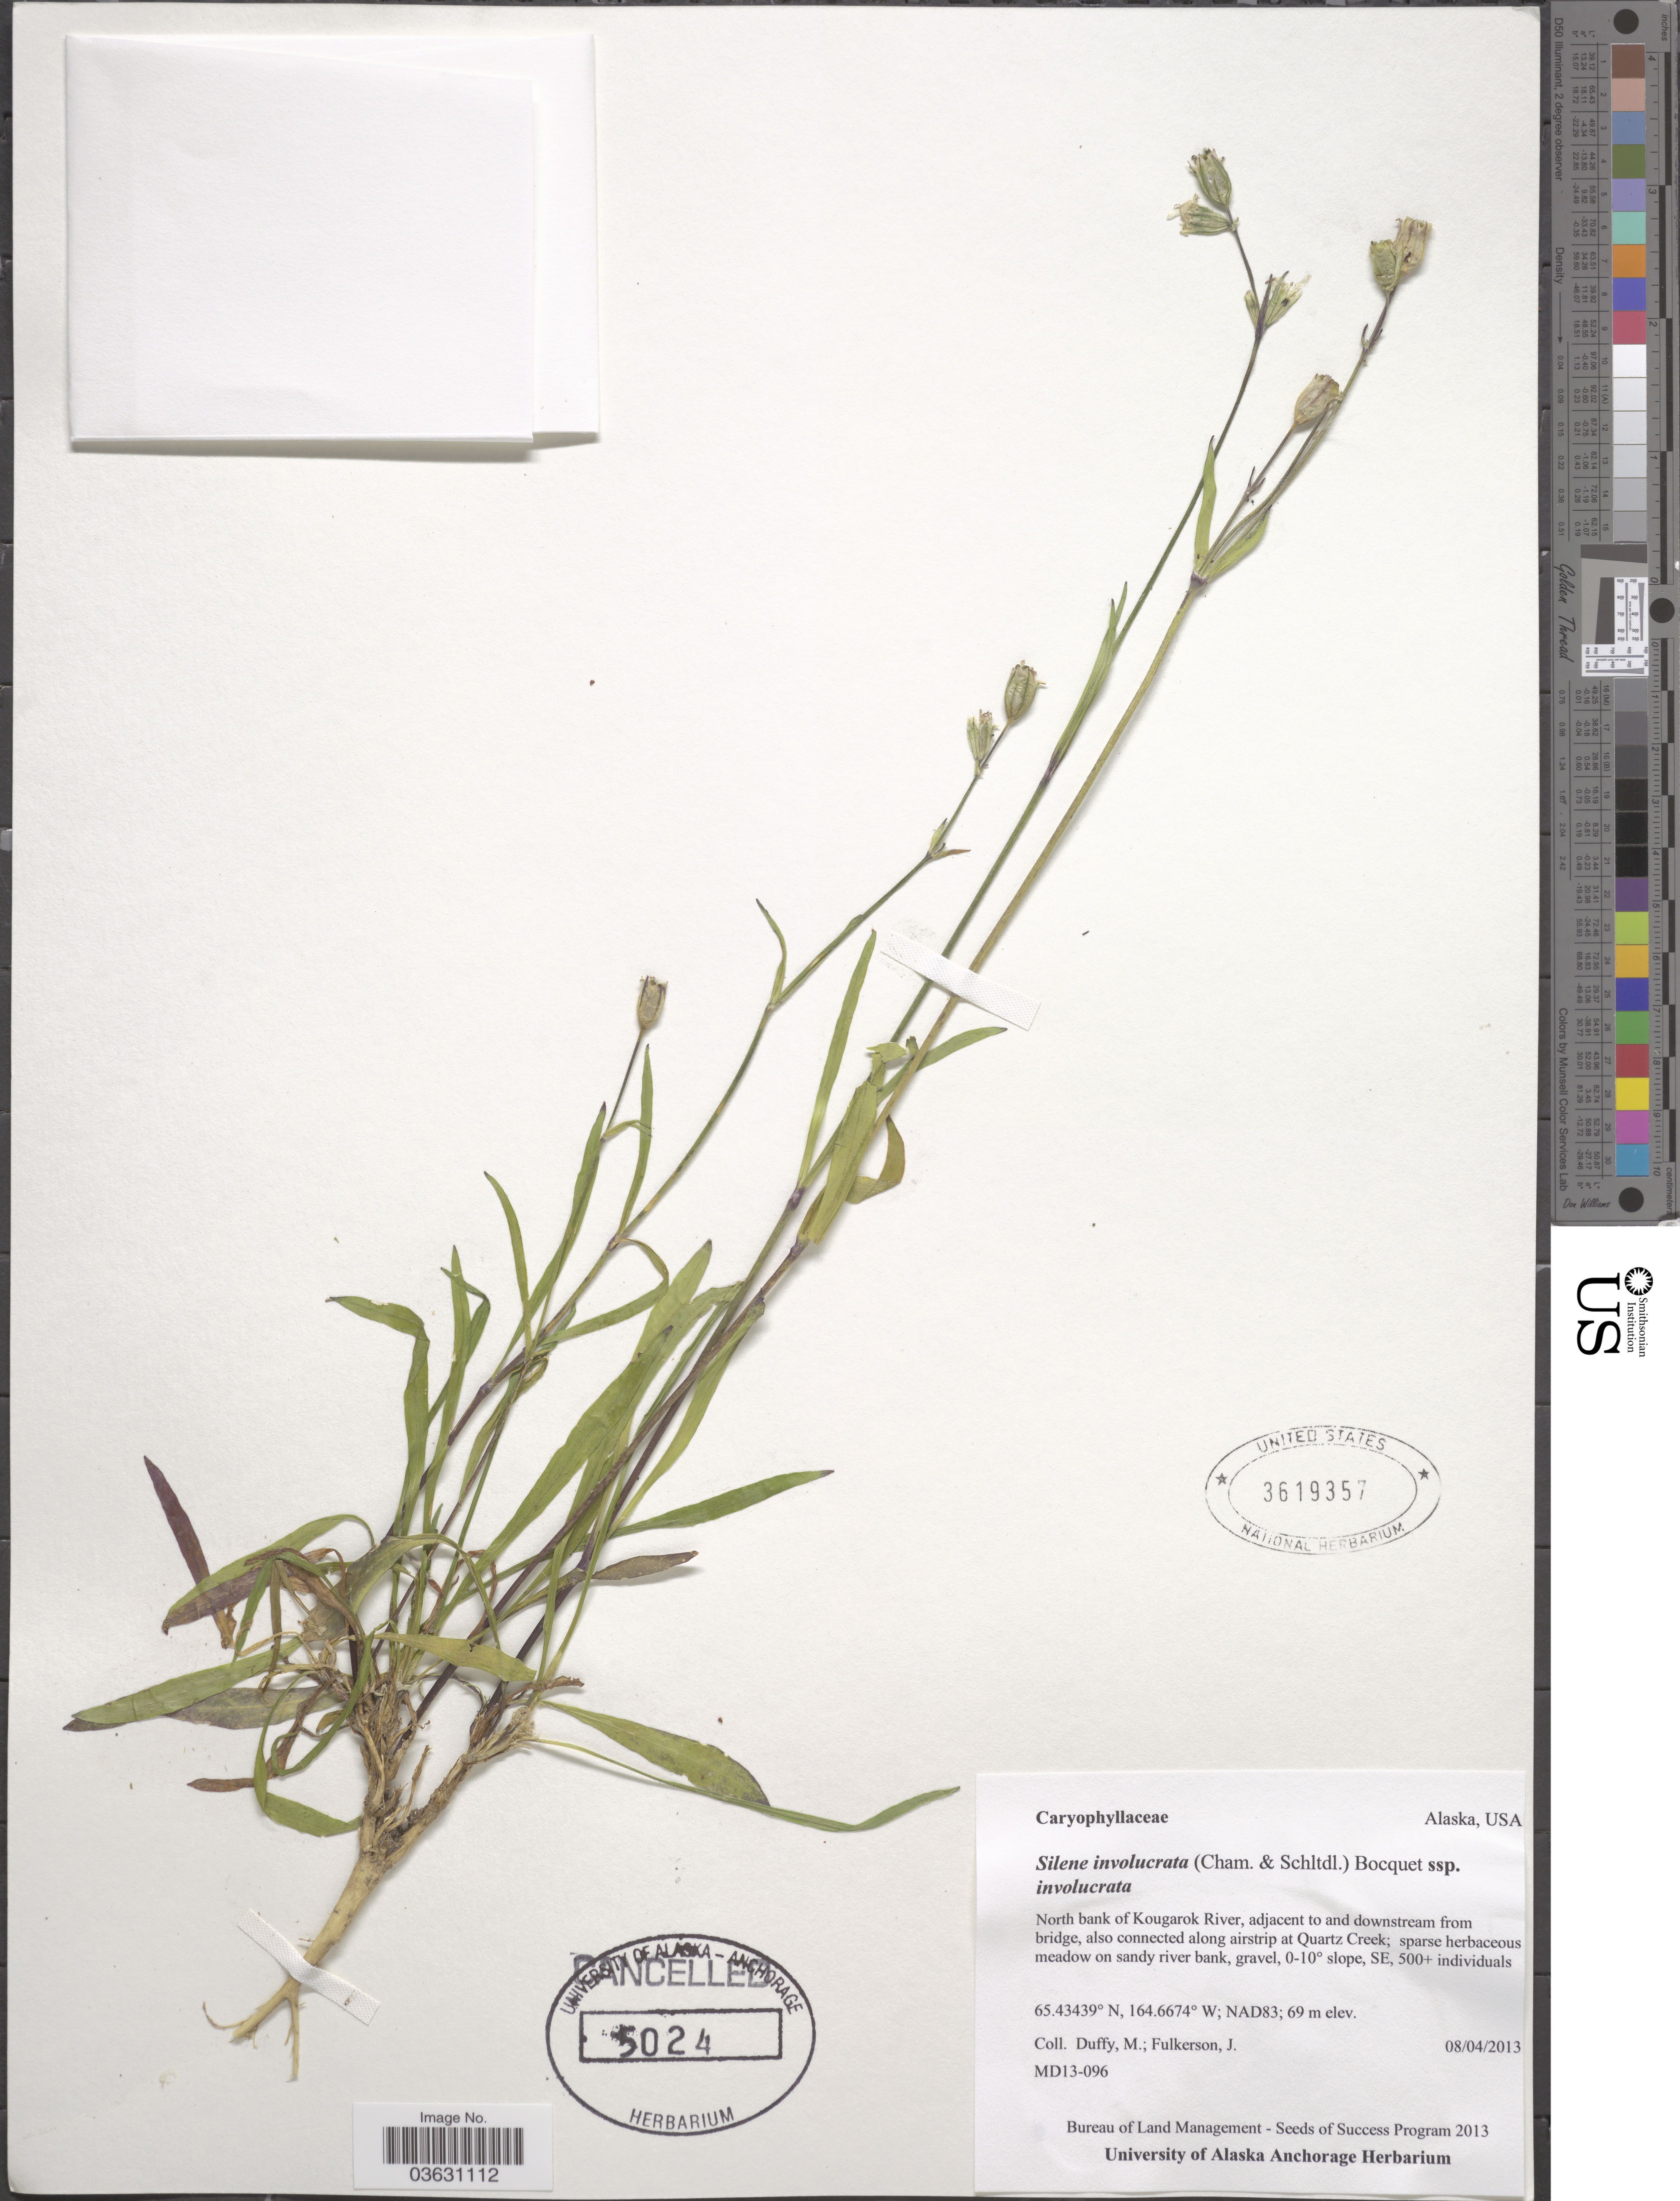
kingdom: Plantae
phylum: Tracheophyta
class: Magnoliopsida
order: Caryophyllales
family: Caryophyllaceae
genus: Silene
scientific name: Silene involucrata subsp. involucrata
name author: (Cham. & Schltdl.) Bocquet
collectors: M. Duffy & J. Fulkerson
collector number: MD13-096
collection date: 2013-04-08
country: United States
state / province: Alaska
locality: North bank of Kougarok River, adjacent to and downstream from bridge, also connected along airstrip at Quartz Creek, 0-10° slope, SE.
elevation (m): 69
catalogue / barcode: US 3619357